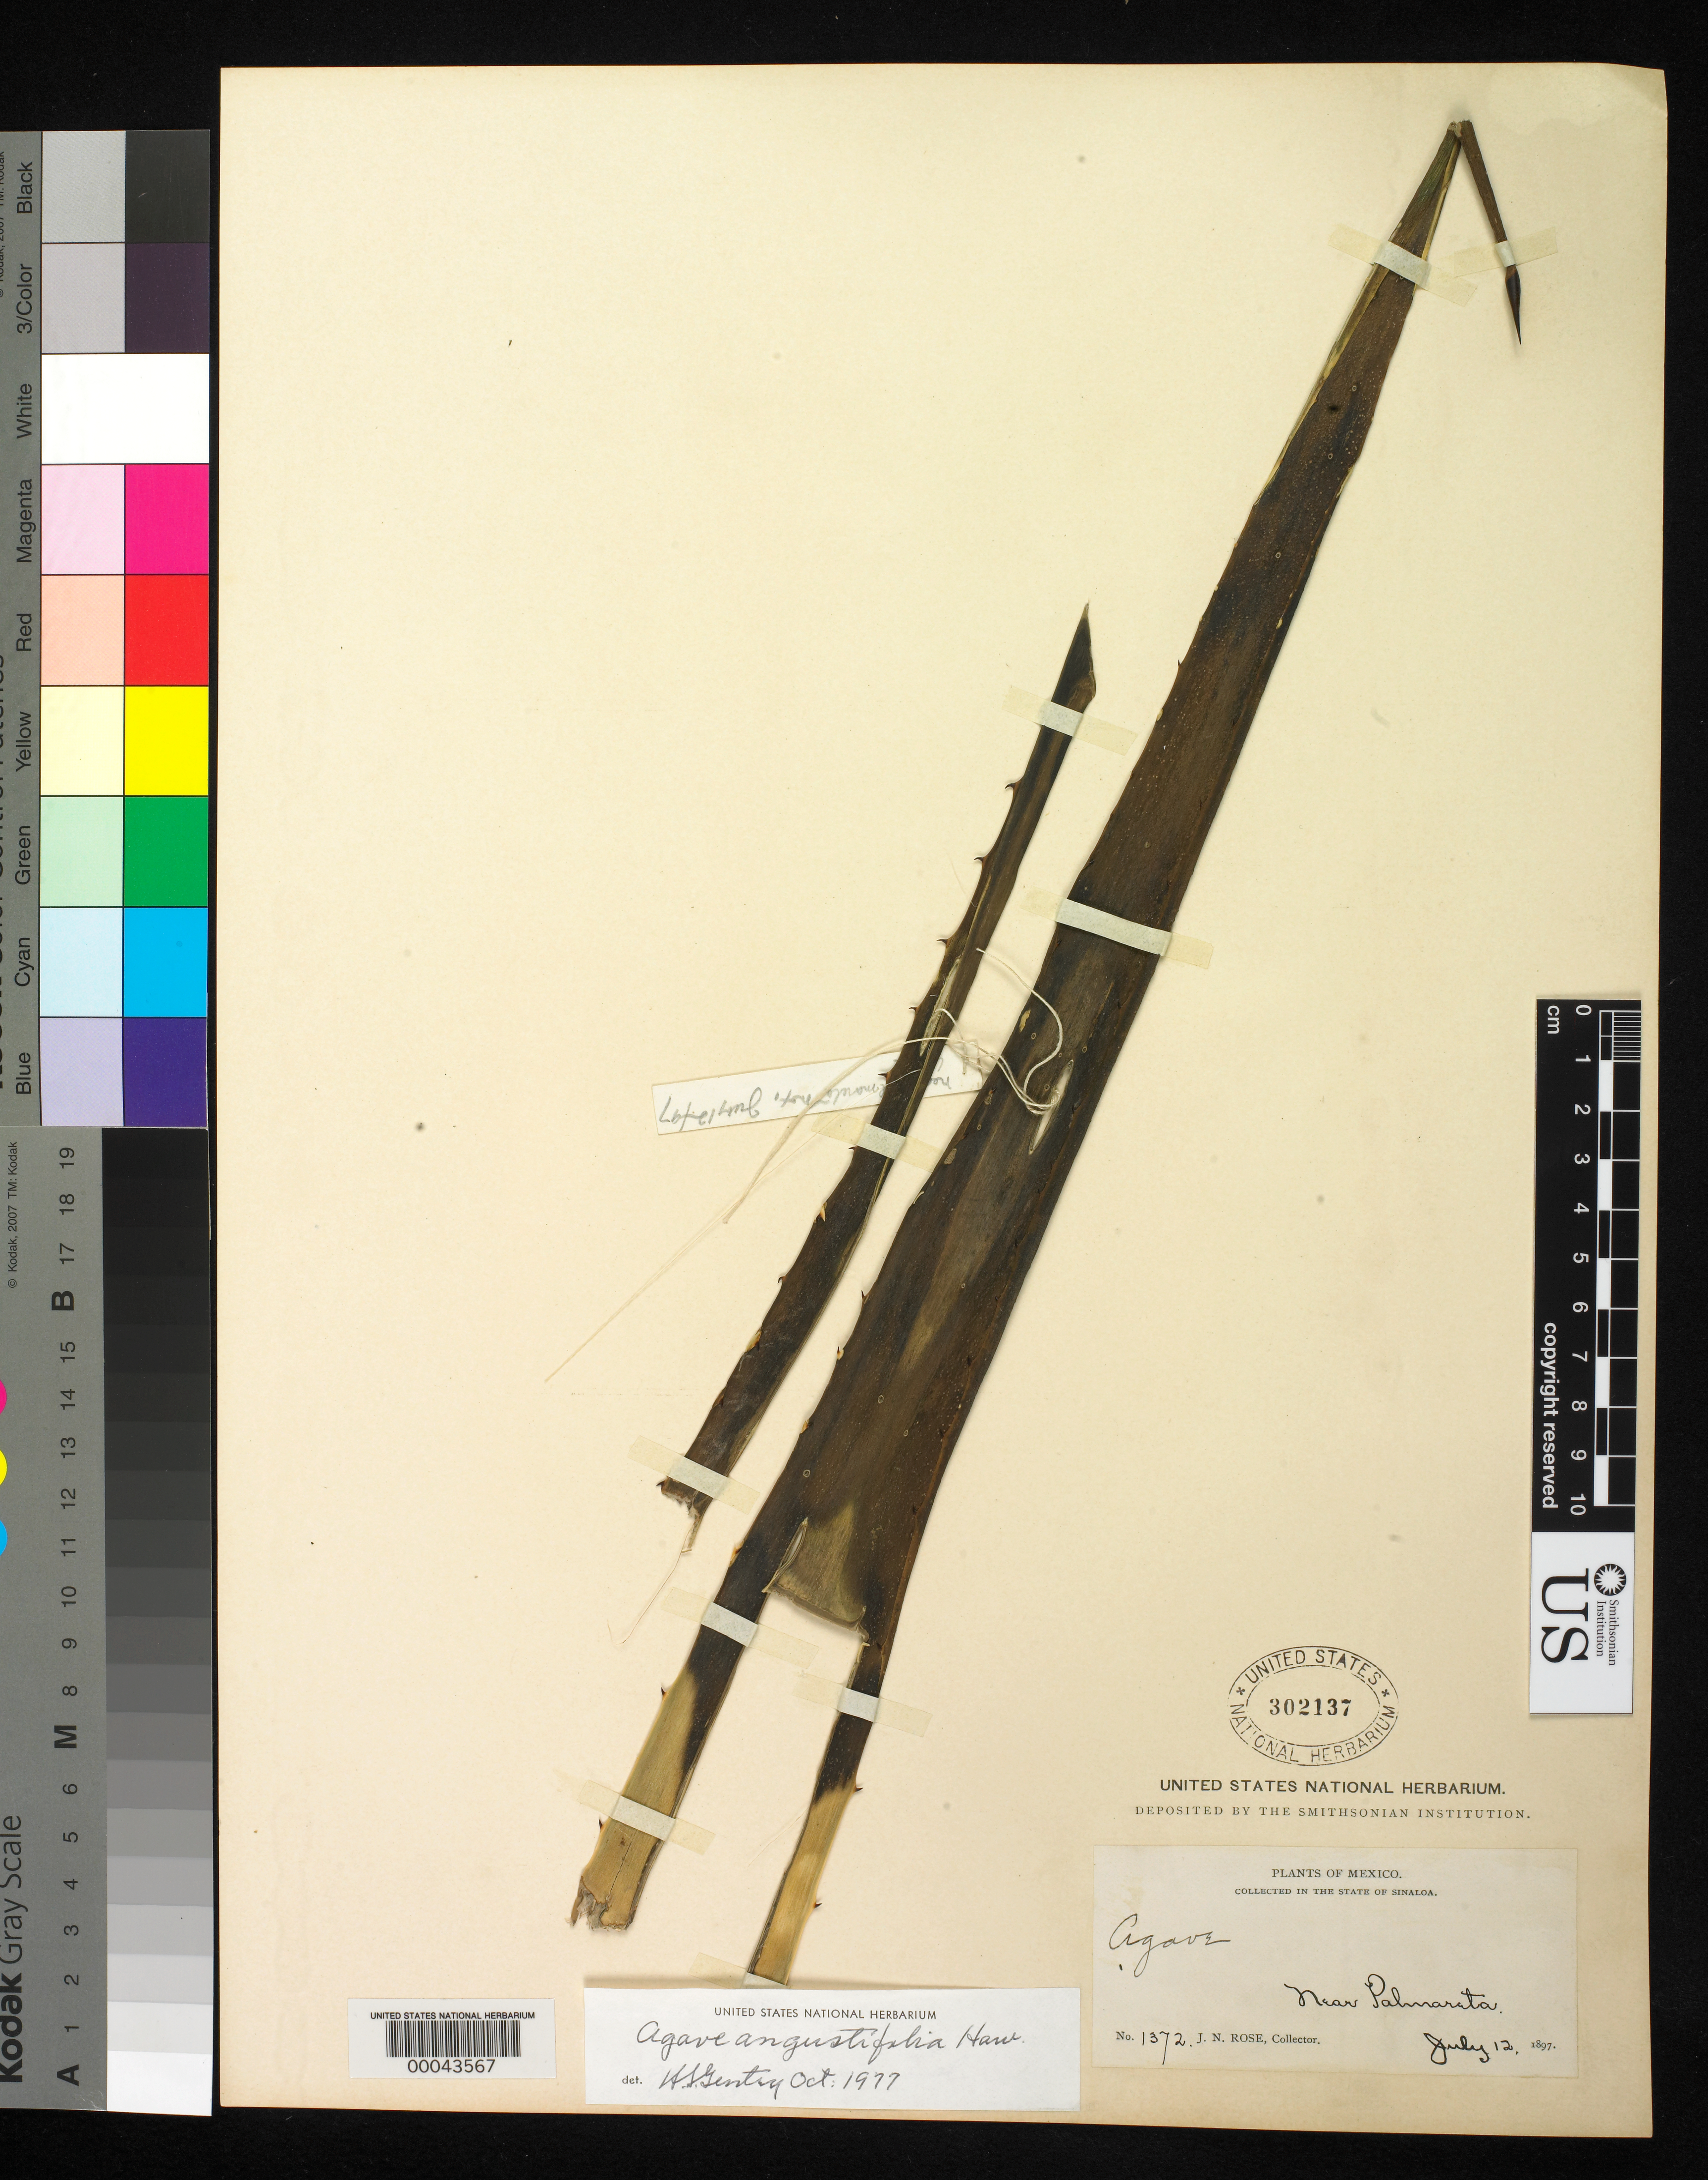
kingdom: Plantae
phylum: Tracheophyta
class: Liliopsida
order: Asparagales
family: Asparagaceae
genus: Agave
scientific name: Agave angustifolia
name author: Haw.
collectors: J. N. Rose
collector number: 1372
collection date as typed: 12 Jul 1897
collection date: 1897-07-12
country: Mexico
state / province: Sinaloa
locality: Near palmarata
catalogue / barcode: US 302137